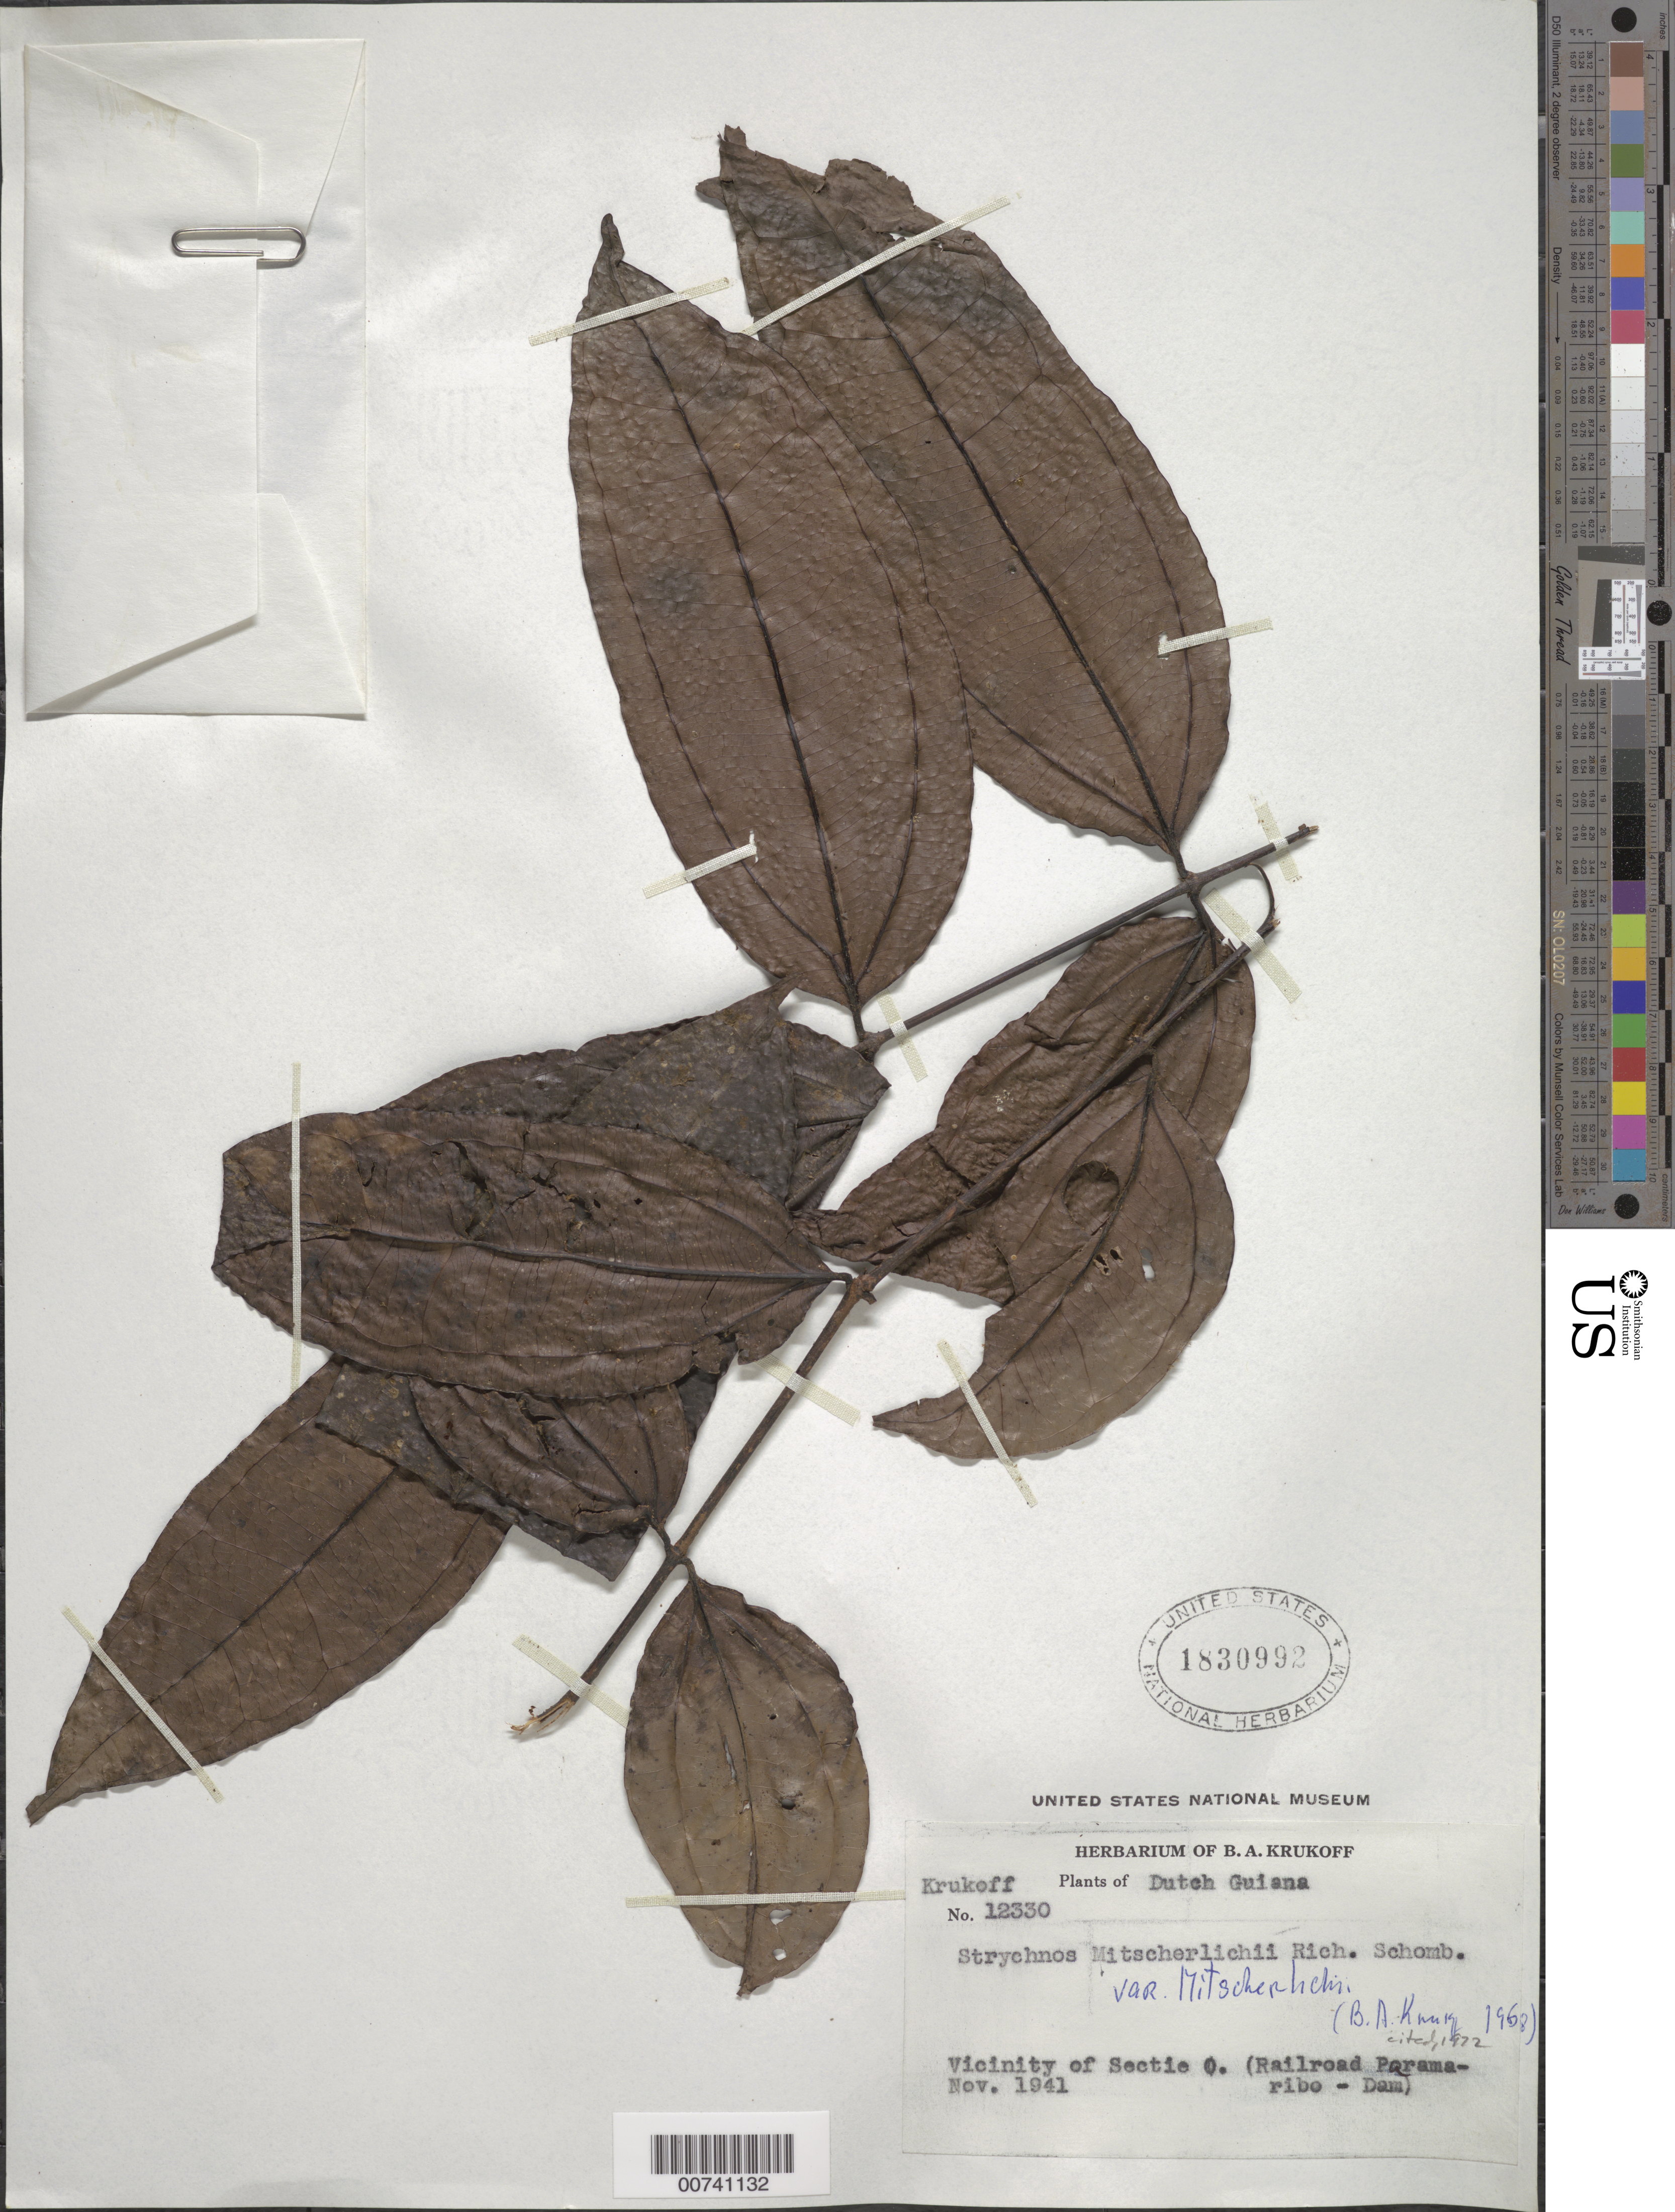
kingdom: Plantae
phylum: Tracheophyta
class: Magnoliopsida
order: Gentianales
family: Loganiaceae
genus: Strychnos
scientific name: Strychnos mitscherlichii var. mitscherlichii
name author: M.R. Schomb.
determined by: Krukoff, B. A.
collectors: B. A. Krukoff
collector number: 12330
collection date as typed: Nov-41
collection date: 1941-11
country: Suriname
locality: Sectie O (Railroad Paramaribo-Dam)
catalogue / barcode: US 1830992